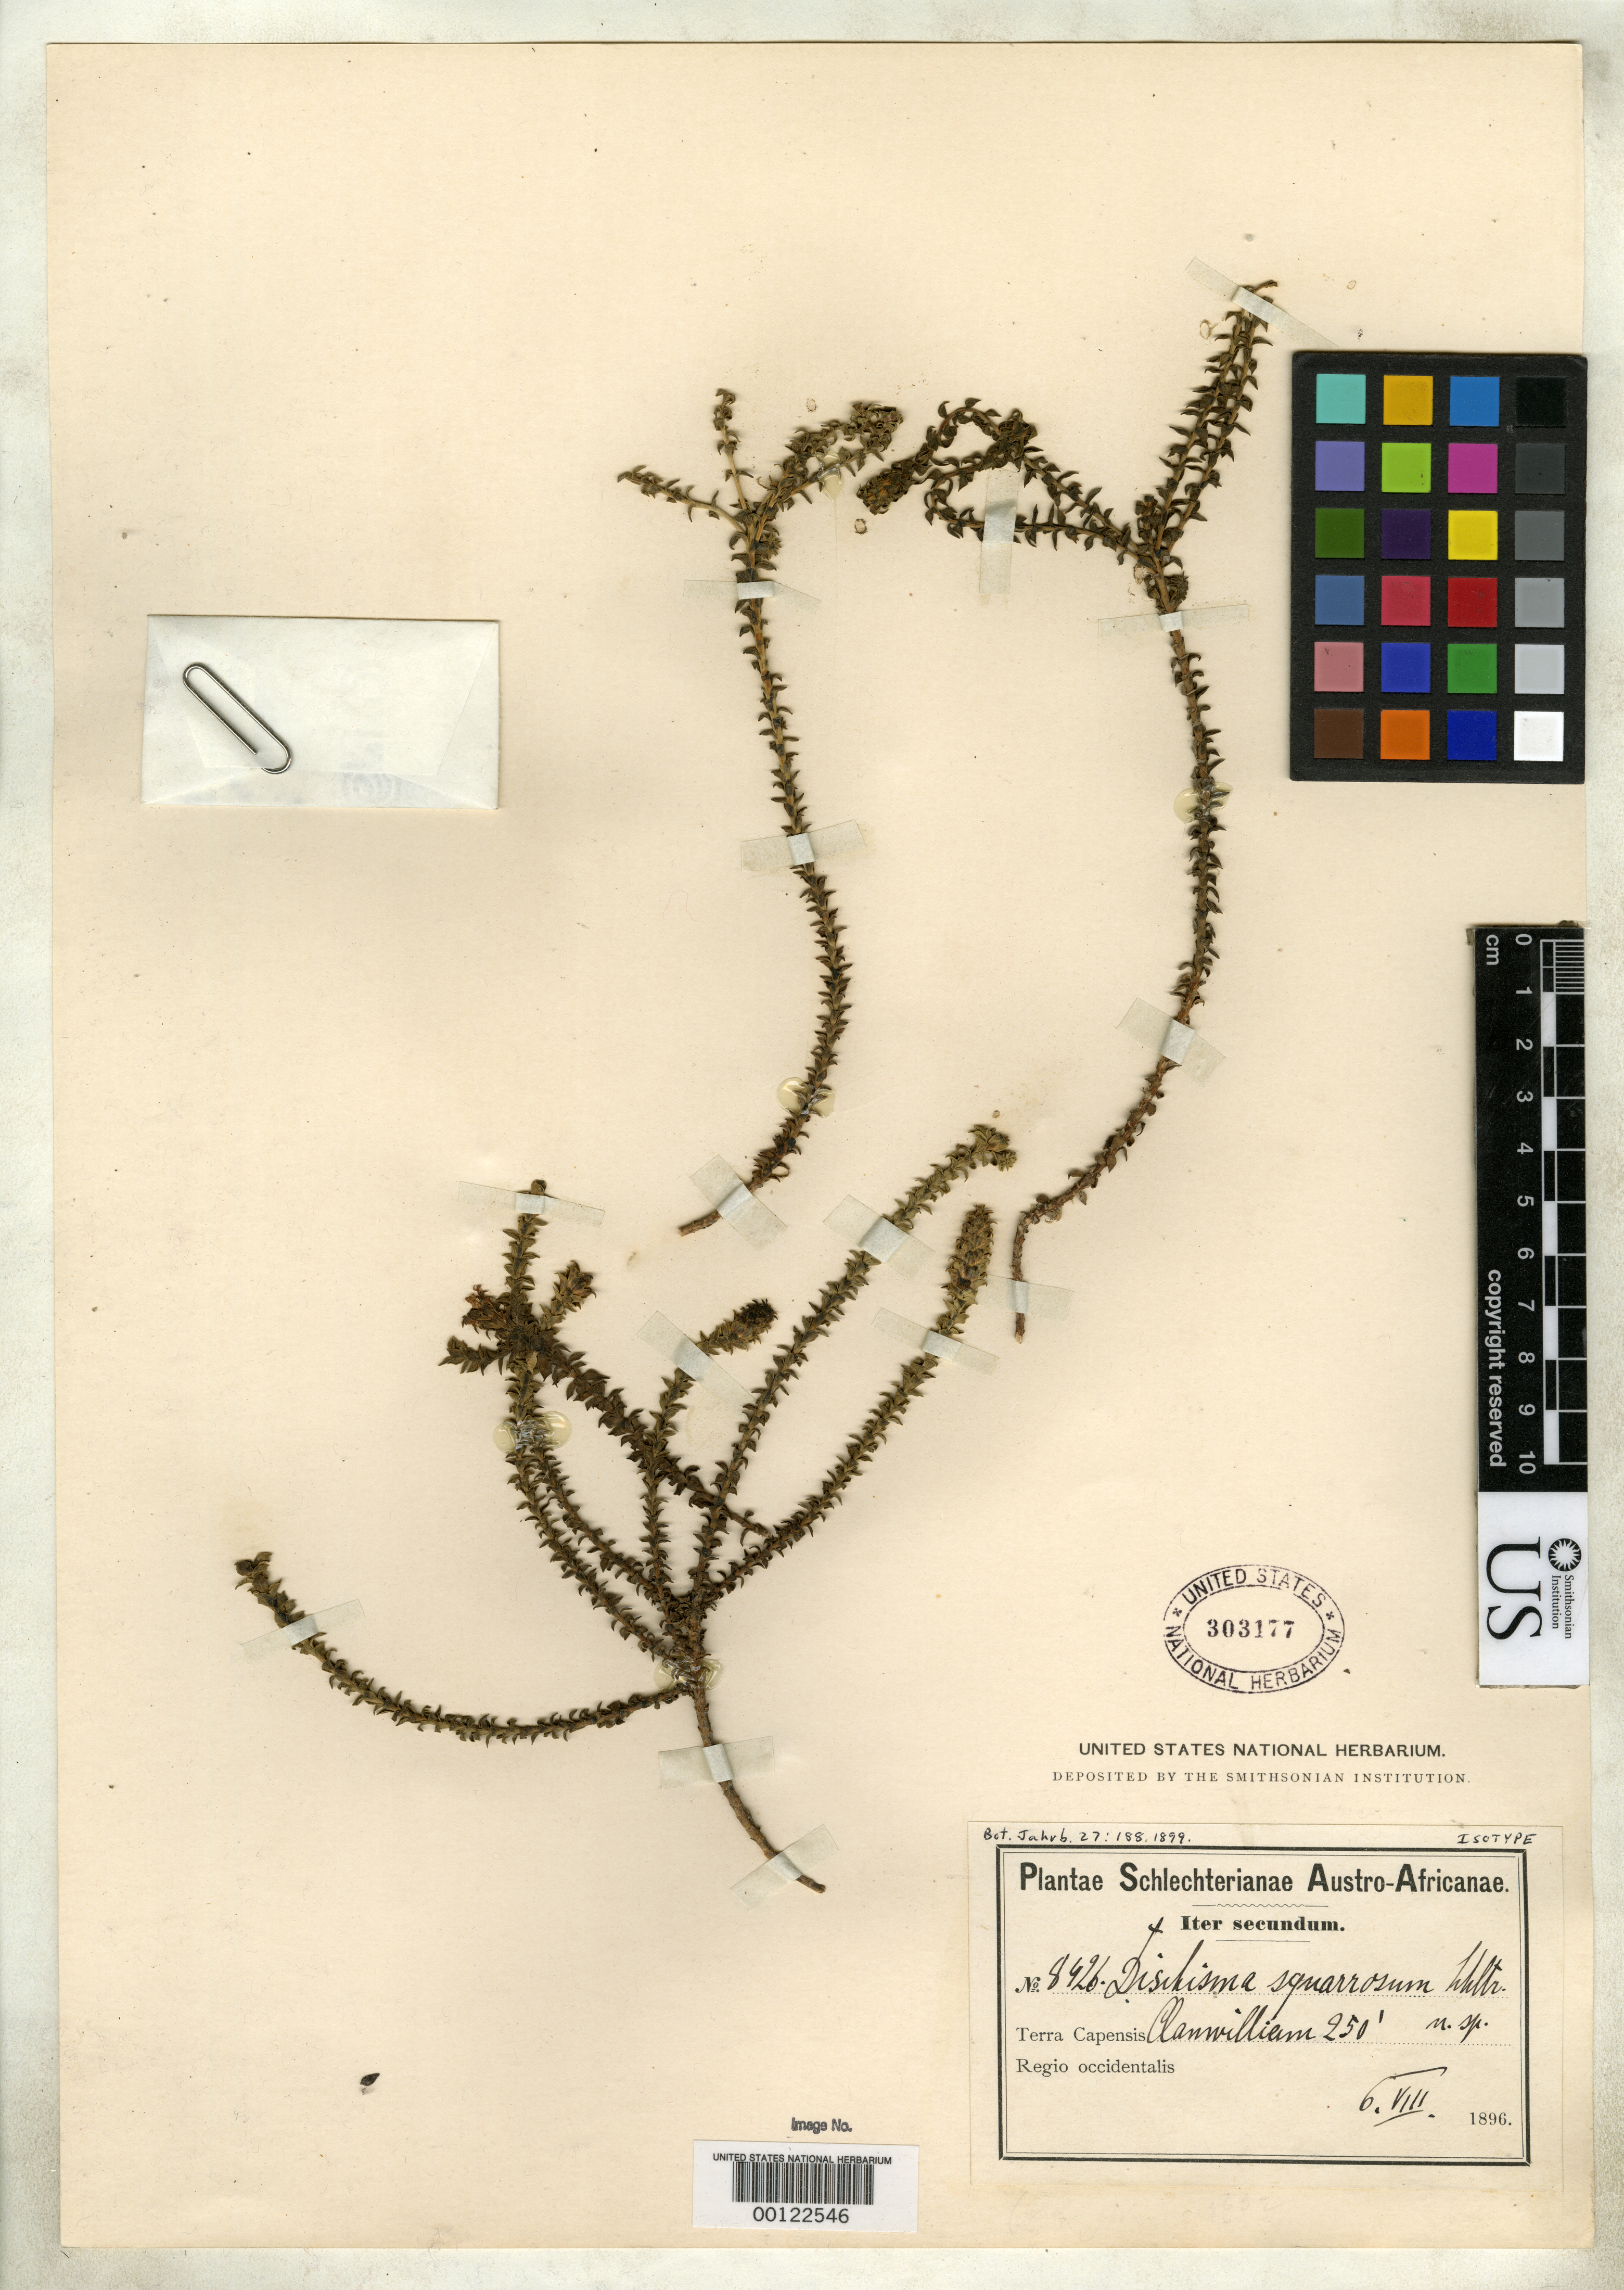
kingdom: Plantae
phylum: Tracheophyta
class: Magnoliopsida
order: Lamiales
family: Scrophulariaceae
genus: Dischisma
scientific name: Dischisma squarrosum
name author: Schltr.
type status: Isotype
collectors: F. R. R. Schlechter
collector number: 8426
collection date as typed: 06 Aug 1896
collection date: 1896-08-06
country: South Africa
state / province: Western Cape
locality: Olifant River near Clanwilliam.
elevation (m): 76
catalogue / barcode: US 303177